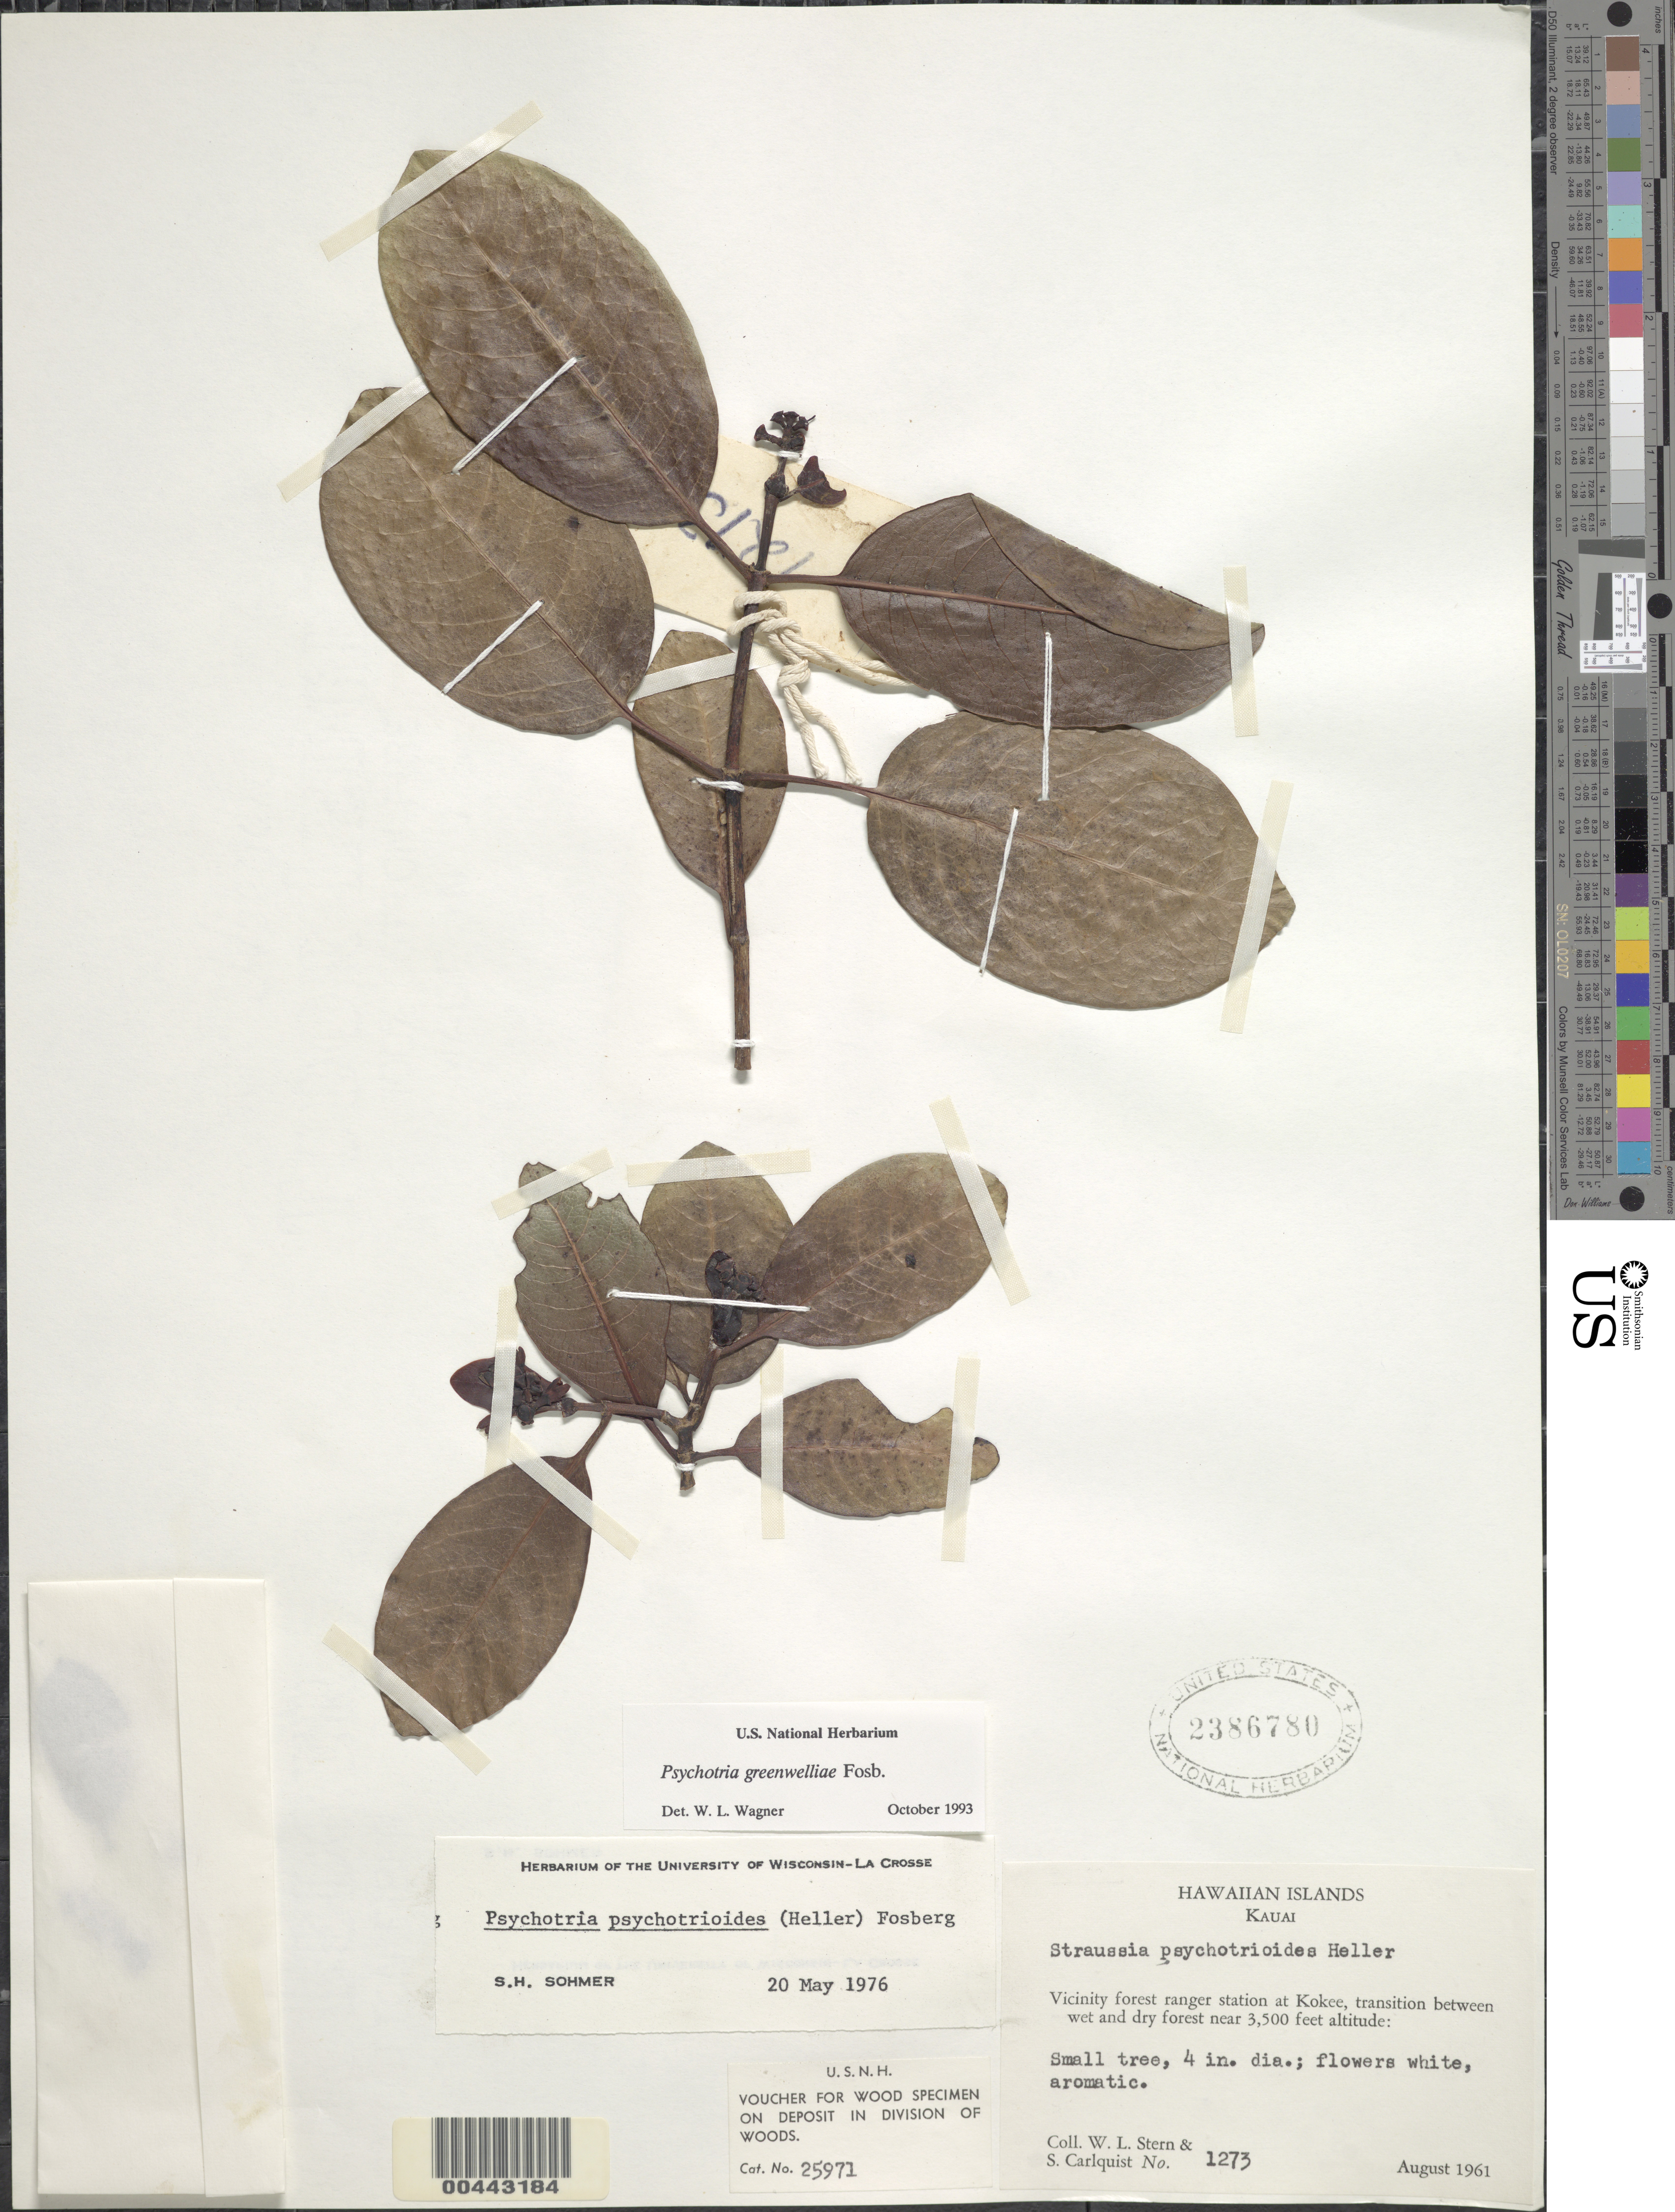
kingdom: Plantae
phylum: Tracheophyta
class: Magnoliopsida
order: Gentianales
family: Rubiaceae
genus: Psychotria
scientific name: Psychotria greenwelliae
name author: Fosberg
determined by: Wagner, W. L., (BOT), Smithsonian Institution - National Museum of Natural History (UNITED STATES)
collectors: W. L. Stern & S. Carlquist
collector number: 1273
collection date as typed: Aug 1961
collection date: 1961-08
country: United States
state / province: Hawaii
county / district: Kauai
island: Kaua'i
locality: Vicinity forest ranger station at Kokee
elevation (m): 1067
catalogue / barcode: US 2386780